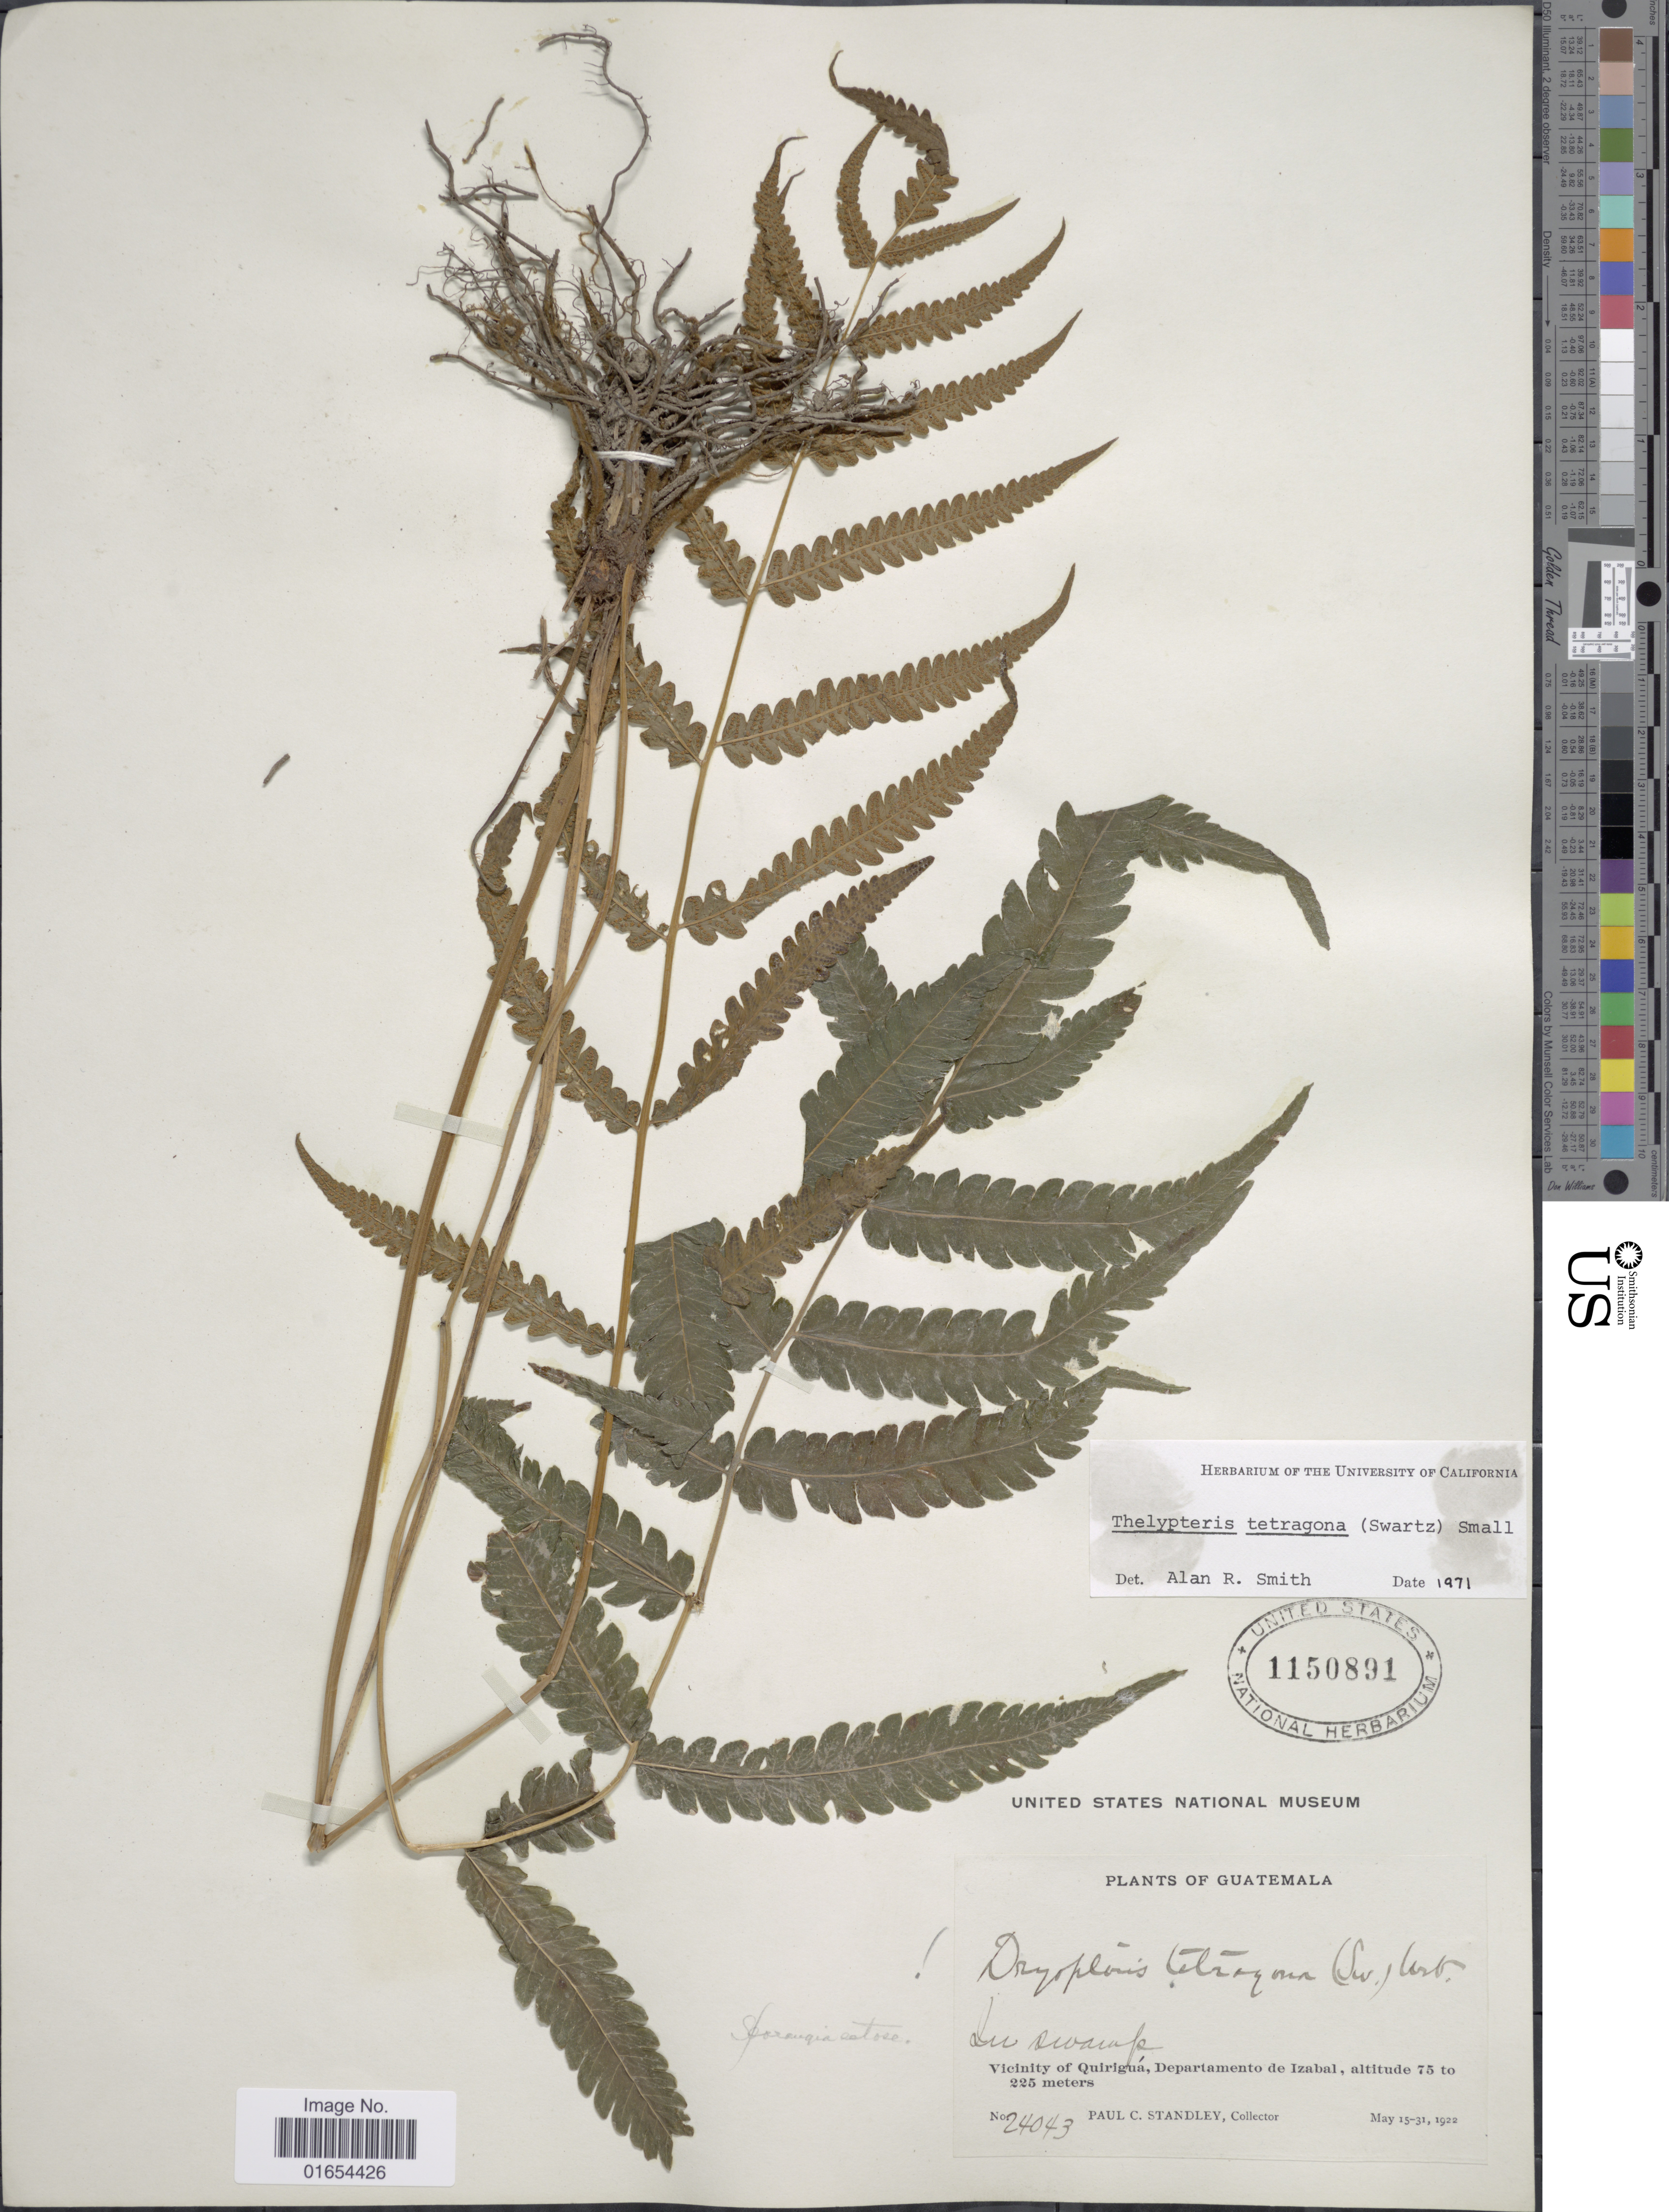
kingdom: Plantae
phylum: Tracheophyta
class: Polypodiopsida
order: Polypodiales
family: Thelypteridaceae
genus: Goniopteris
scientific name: Goniopteris tetragona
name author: (C. Presl) Sw.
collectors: P. C. Standley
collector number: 24043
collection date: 1922-05-15/1922-05-31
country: Guatemala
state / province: Izabal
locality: Vicinity of Quirigua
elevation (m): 75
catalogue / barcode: US 1150891